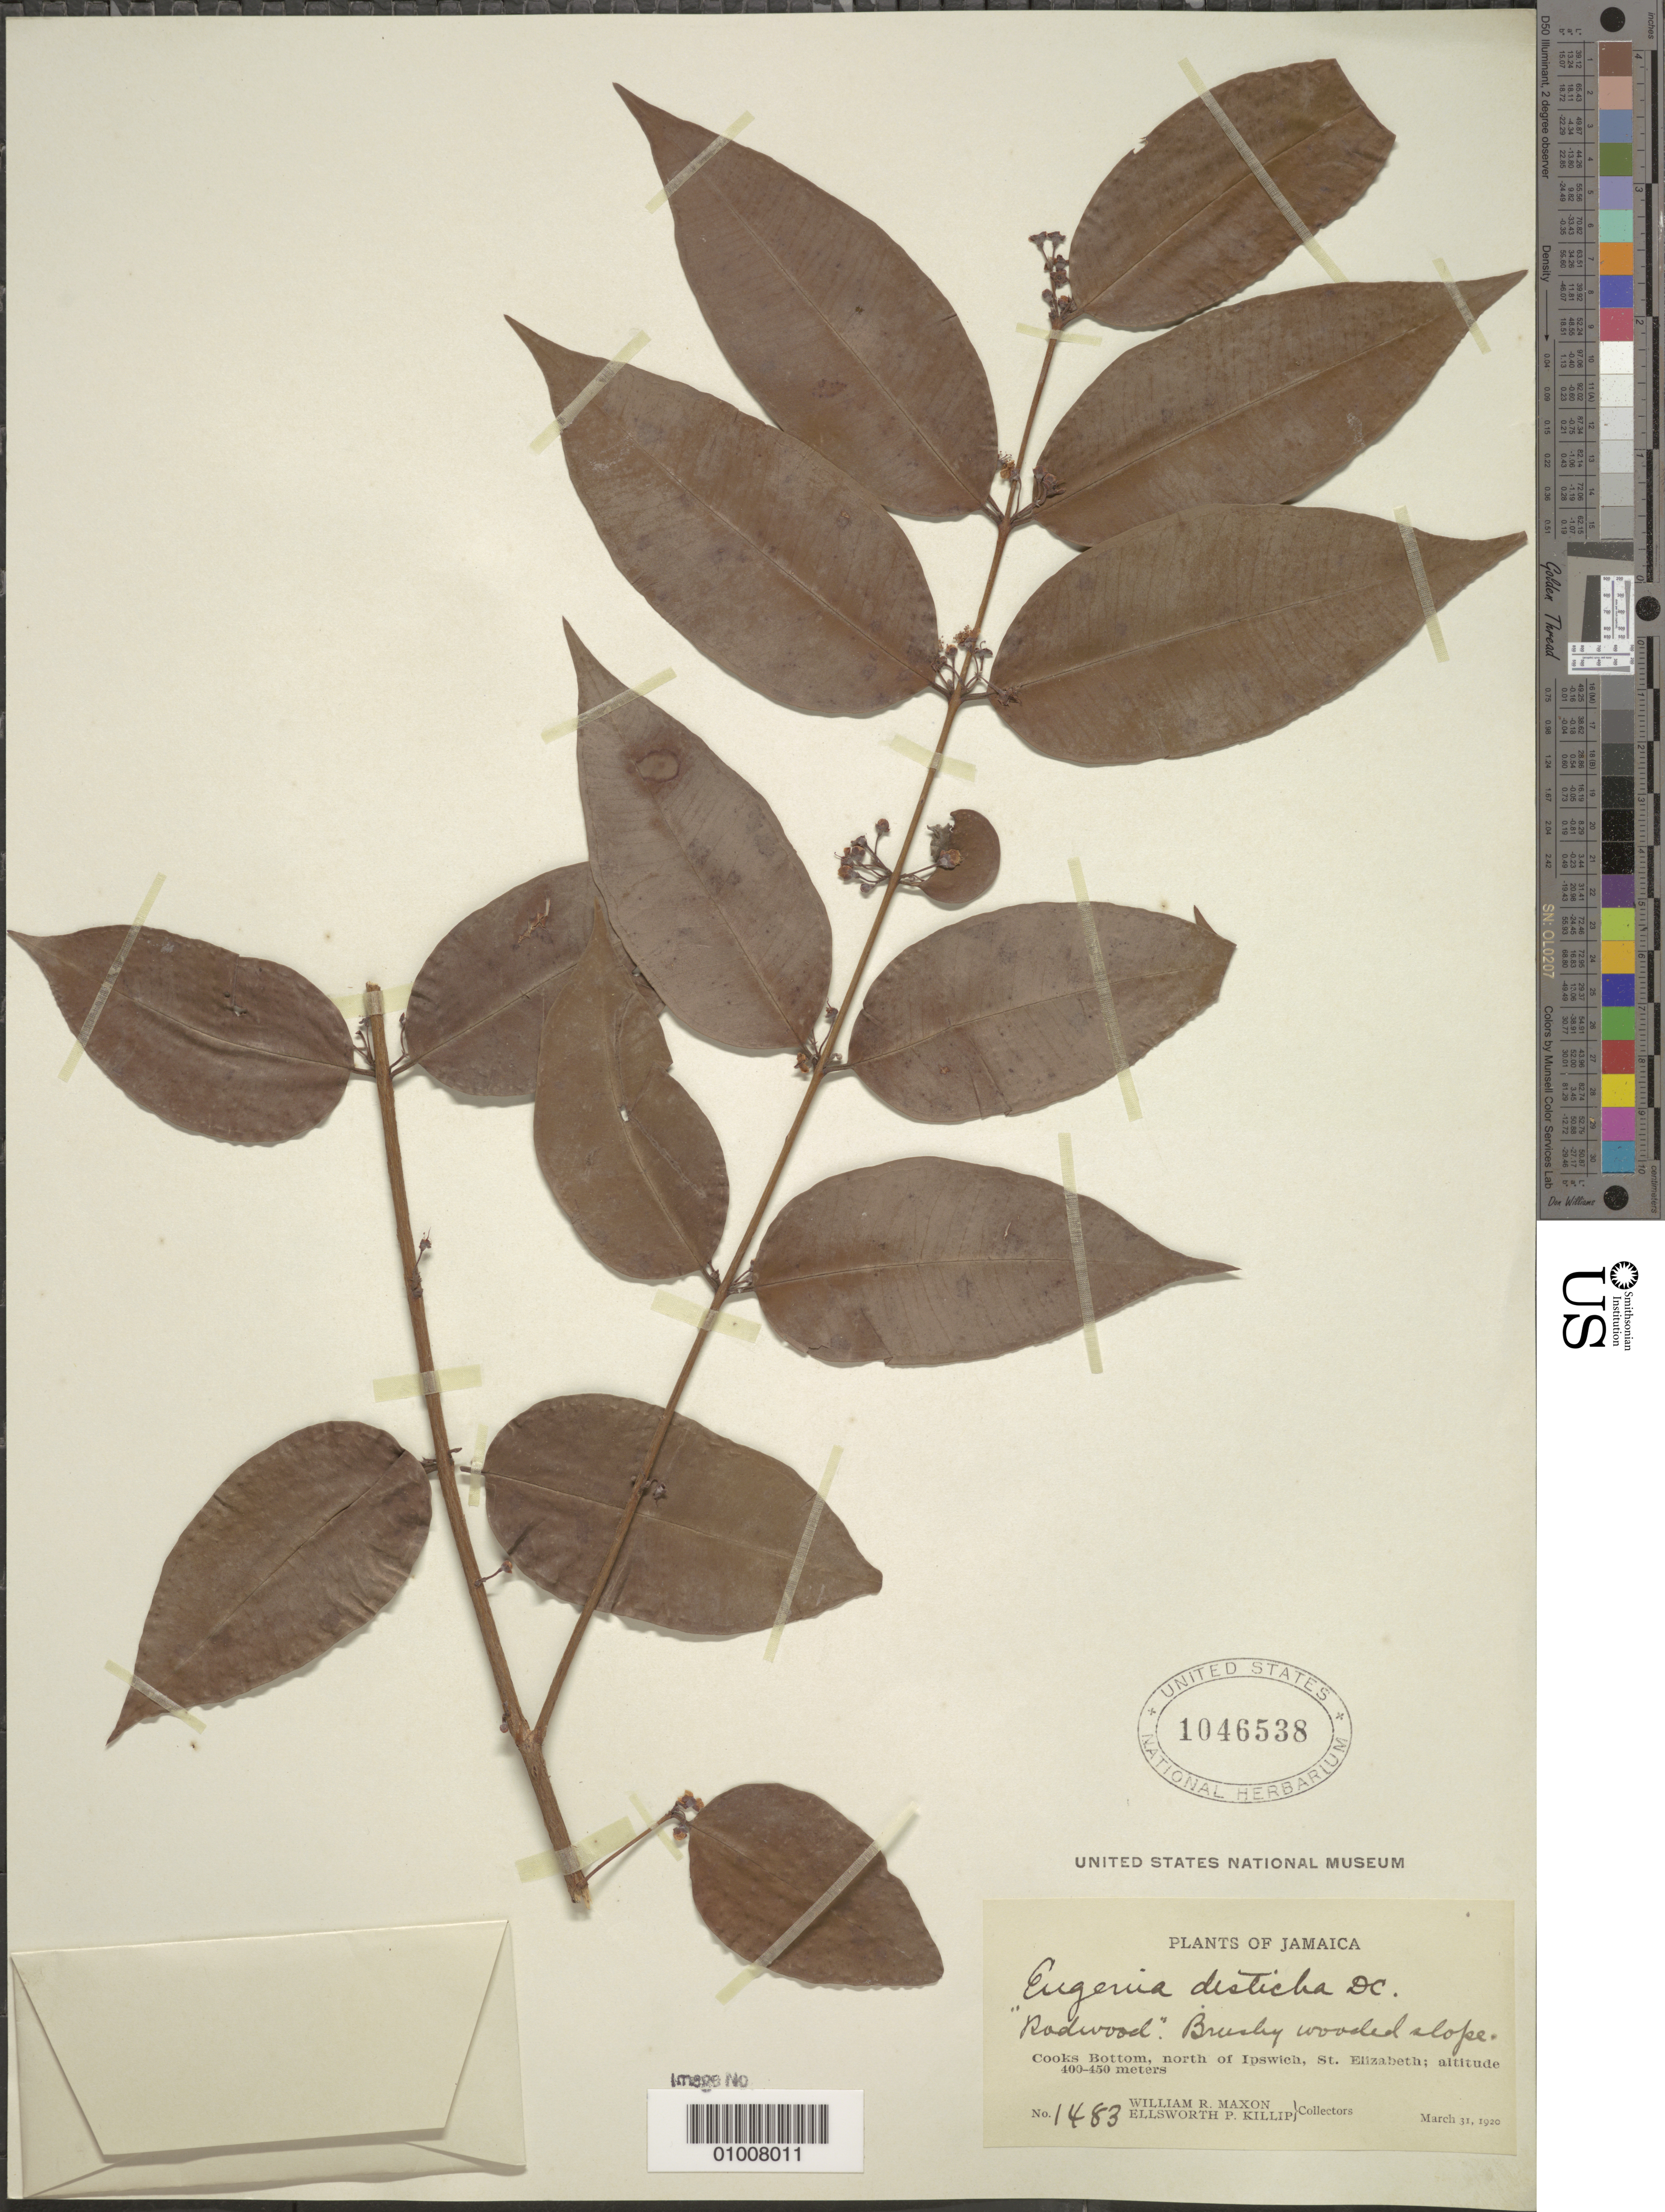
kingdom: Plantae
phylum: Tracheophyta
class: Magnoliopsida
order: Myrtales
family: Myrtaceae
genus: Eugenia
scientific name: Eugenia disticha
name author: (Sw.) DC.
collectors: W. R. Maxon & E. P. Killip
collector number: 1483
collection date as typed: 31 Mar 1920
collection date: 1920-03-31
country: Jamaica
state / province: Saint Elizabeth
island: Jamaica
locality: Cooks Bottom, north of Ipswich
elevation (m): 400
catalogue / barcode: US 1046538